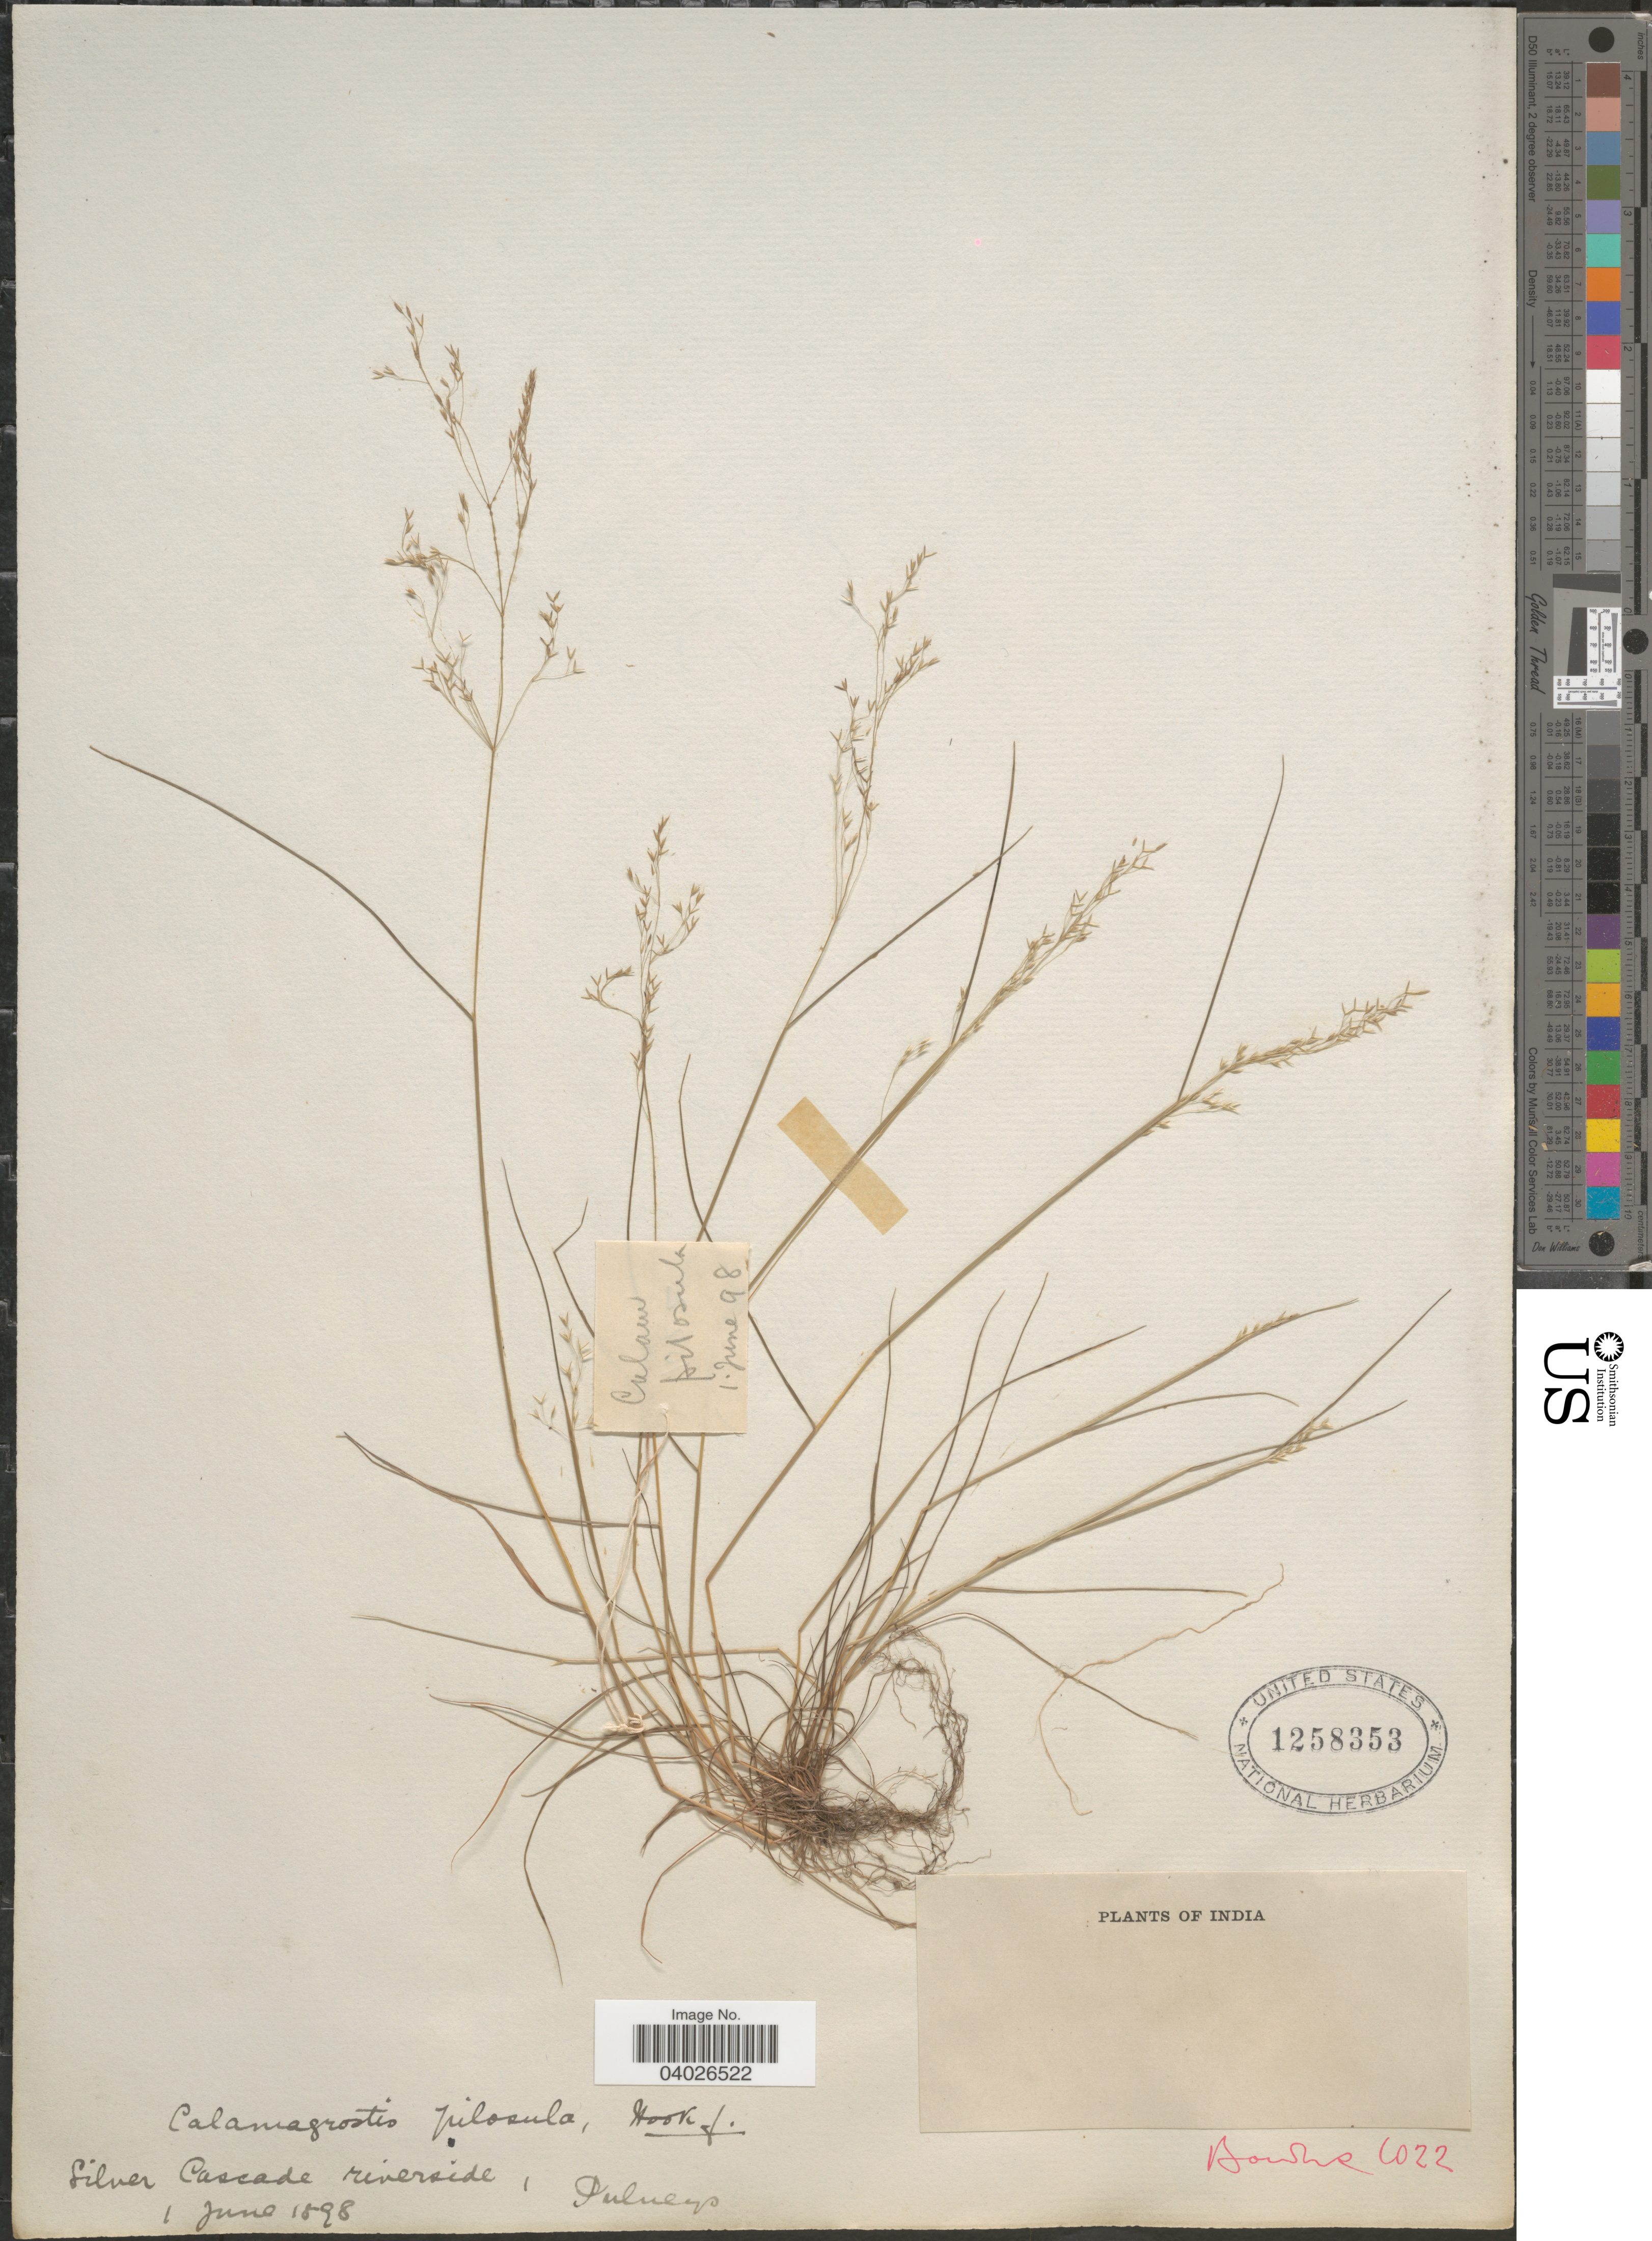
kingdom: Plantae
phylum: Tracheophyta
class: Liliopsida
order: Poales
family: Poaceae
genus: Agrostis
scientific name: Agrostis pilosula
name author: Trin.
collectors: -. Bowers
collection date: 1898-06-01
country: India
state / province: Tamil Nadu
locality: Silver Cascade riverside , Pulneys.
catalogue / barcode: US 1258353